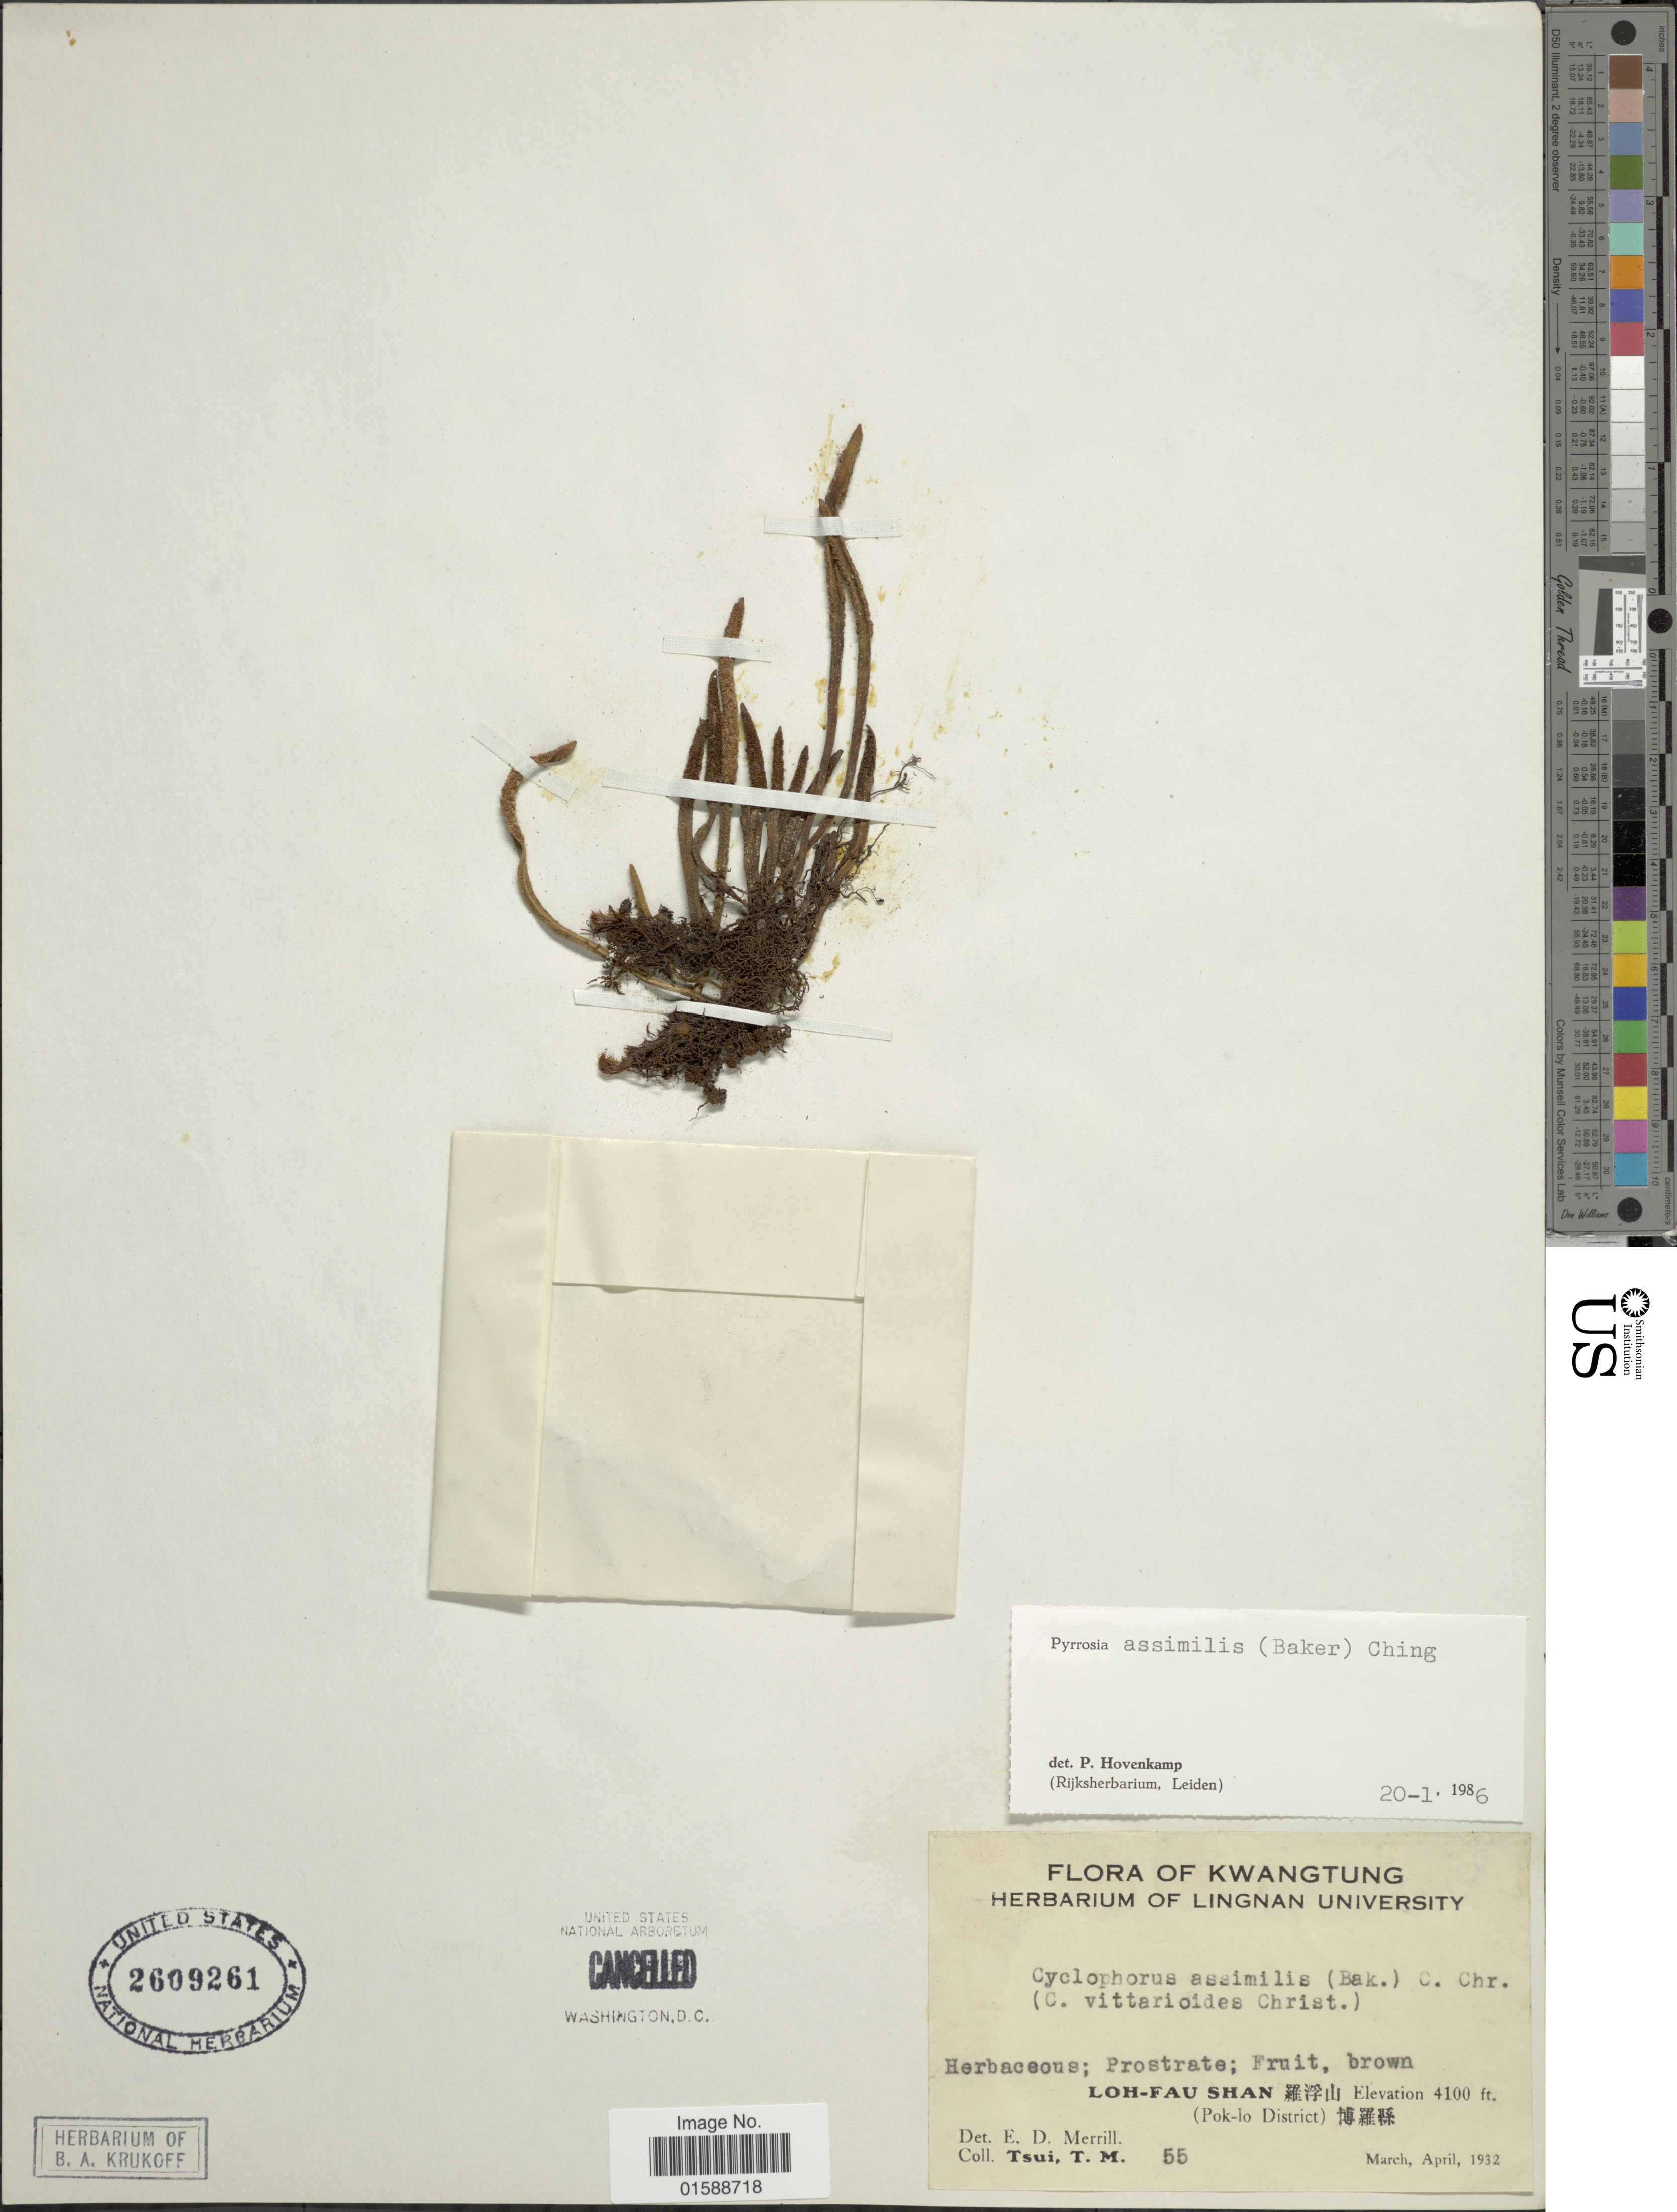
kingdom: Plantae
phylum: Tracheophyta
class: Polypodiopsida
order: Polypodiales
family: Polypodiaceae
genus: Pyrrosia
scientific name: Pyrrosia assimilis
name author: (Baker) Ching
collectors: T. Tsui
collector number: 55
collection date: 1932-03/1932-04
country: China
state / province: Guangdong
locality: Kwangtung. Loh-Fau Shan (Pok-lo District)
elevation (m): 1250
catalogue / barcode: US 2609261